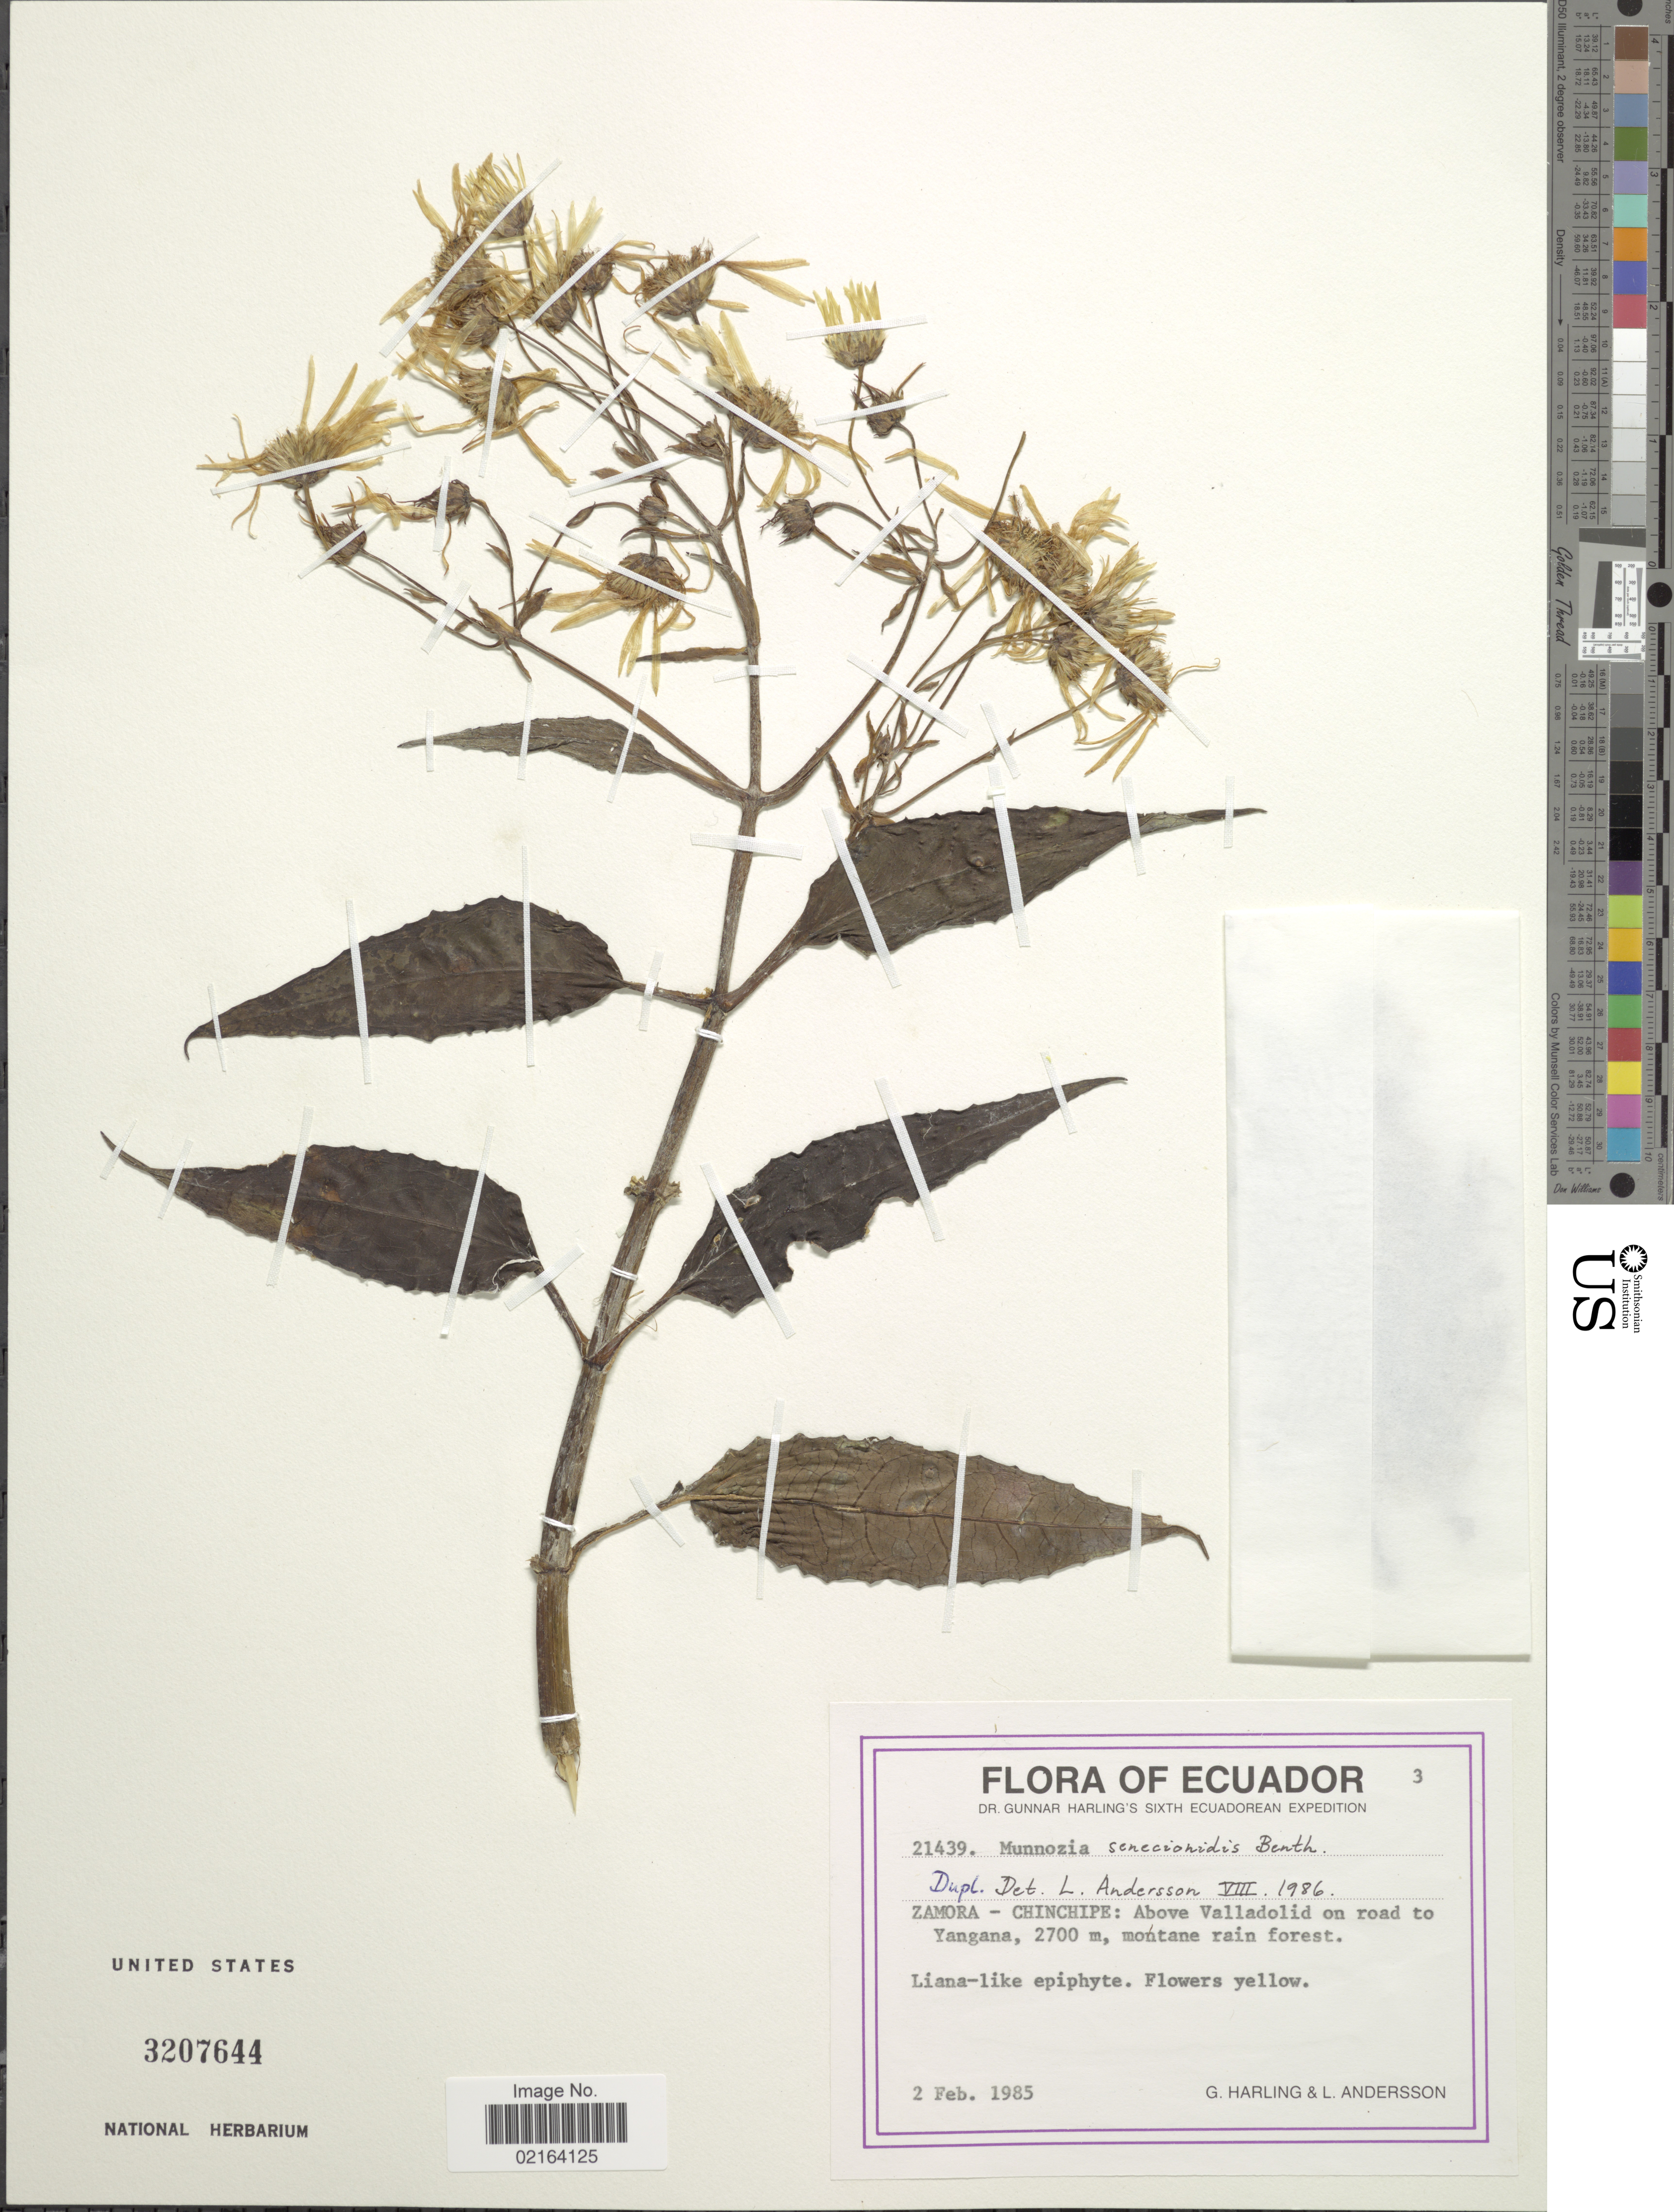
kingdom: Plantae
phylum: Tracheophyta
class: Magnoliopsida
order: Asterales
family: Asteraceae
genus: Munnozia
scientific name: Munnozia senecionidis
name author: Benth.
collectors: G. Harling & L. Andersson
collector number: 21439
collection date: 1985-02-02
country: Ecuador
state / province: Zamora-Chinchipe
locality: Zamora-Chinchipe: Above Valladolid on road to Yangana, Montane rain forest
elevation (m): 2700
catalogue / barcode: US 3207644